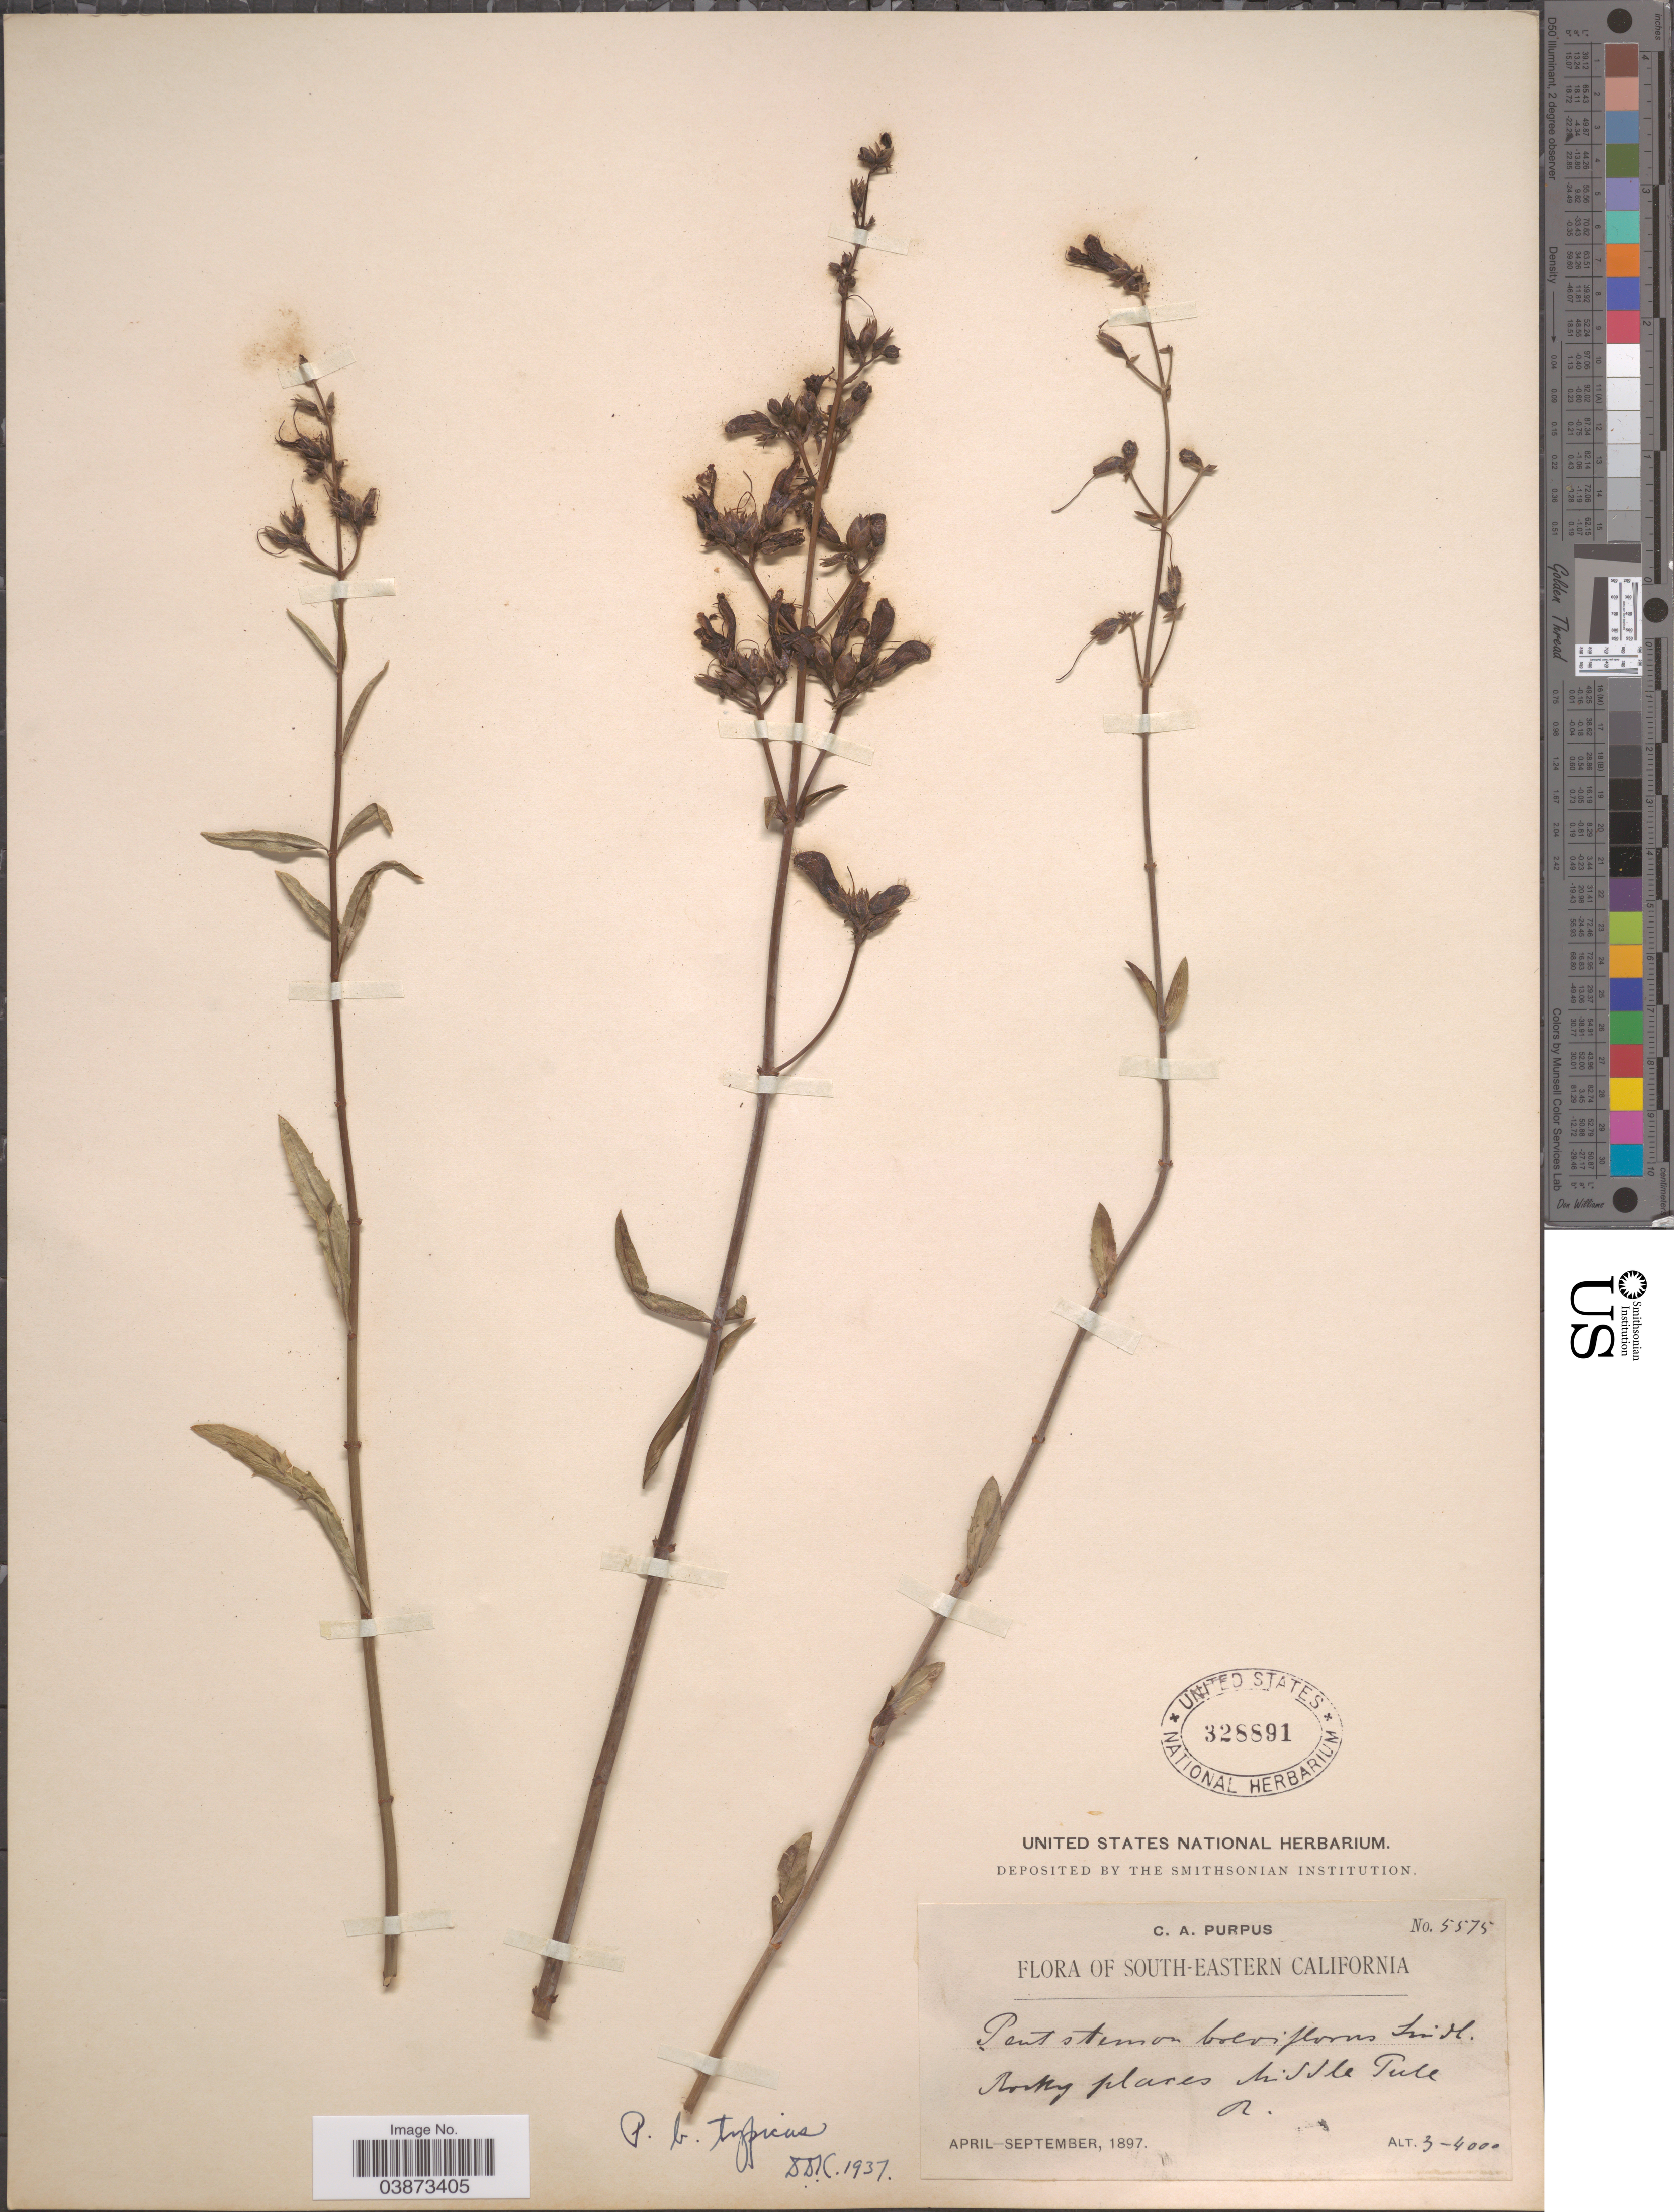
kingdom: Plantae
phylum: Tracheophyta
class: Magnoliopsida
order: Lamiales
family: Plantaginaceae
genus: Penstemon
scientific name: Penstemon breviflorus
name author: Lindl.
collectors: C. A. Purpus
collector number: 5575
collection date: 1897-04/1897-09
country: United States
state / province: California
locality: South-Eastern California. Rocky places Middle Tule R.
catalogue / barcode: US 328891